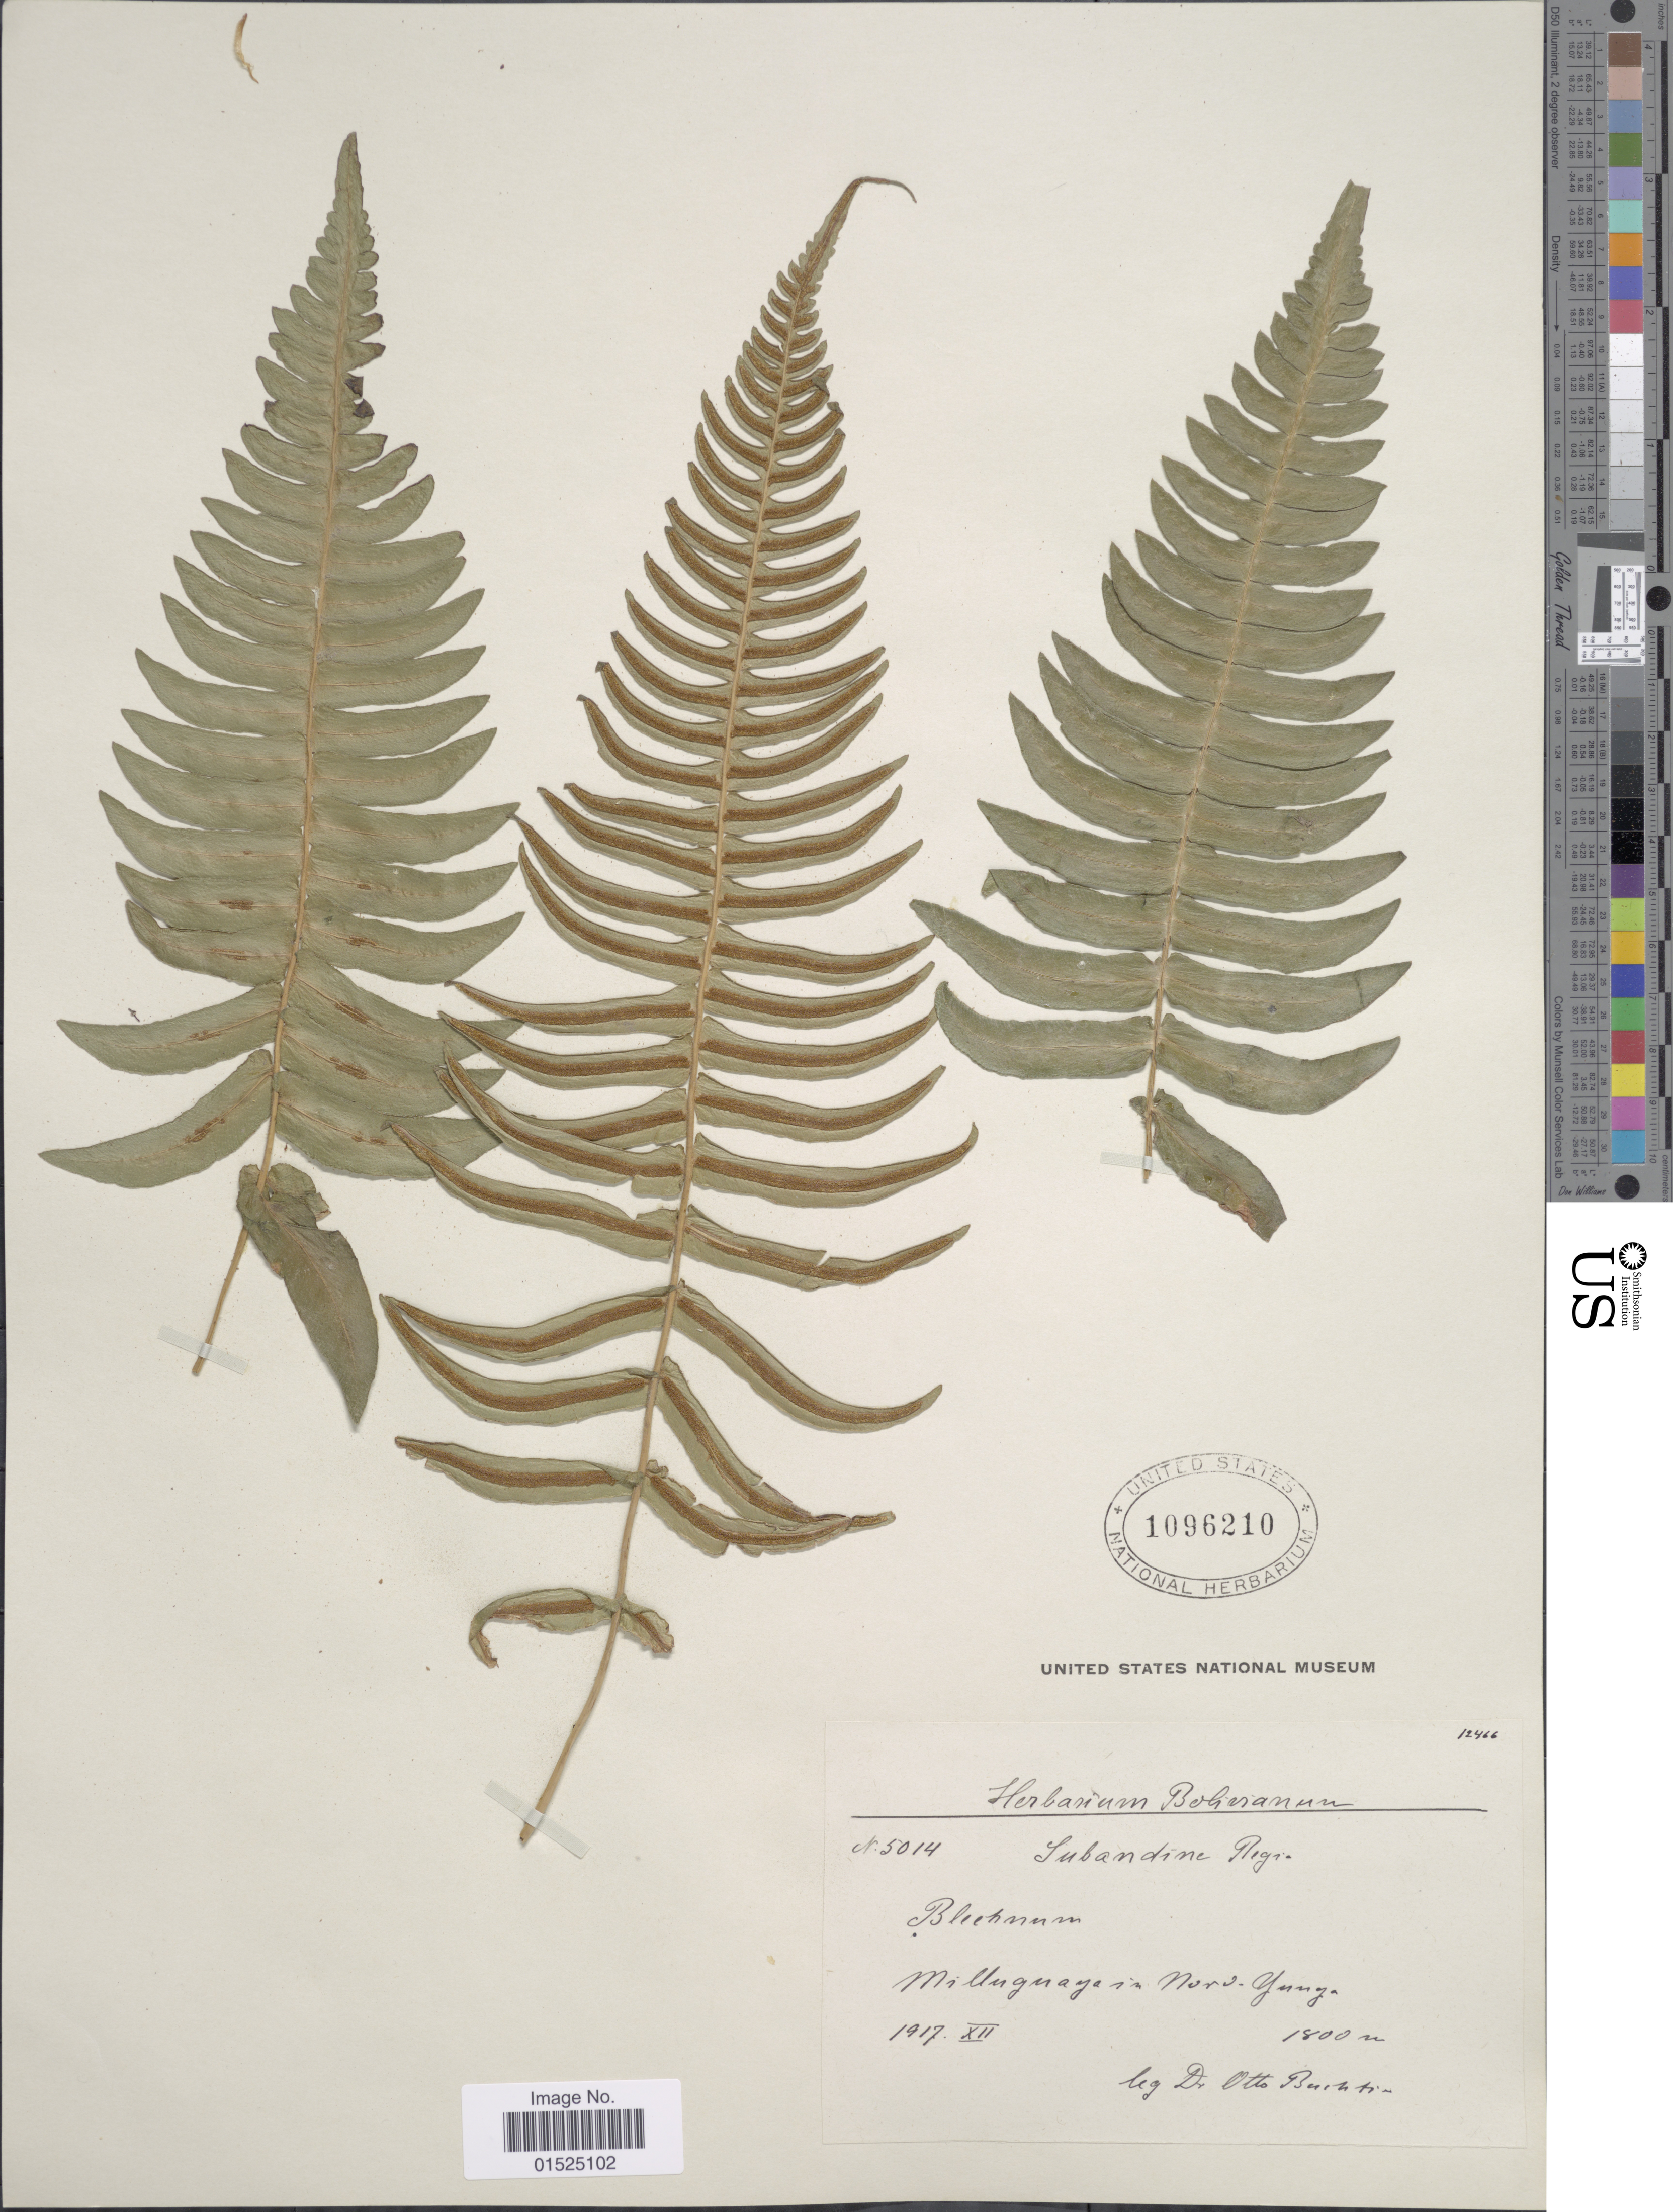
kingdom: Plantae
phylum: Tracheophyta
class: Polypodiopsida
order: Polypodiales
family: Blechnaceae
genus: Blechnum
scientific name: Blechnum appendiculatum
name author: Willd.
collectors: O. Buchtien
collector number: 5014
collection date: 1917-07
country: Bolivia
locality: Subandine Region, Milluguaya in Nord- Yungas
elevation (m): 1800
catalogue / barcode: US 1096210